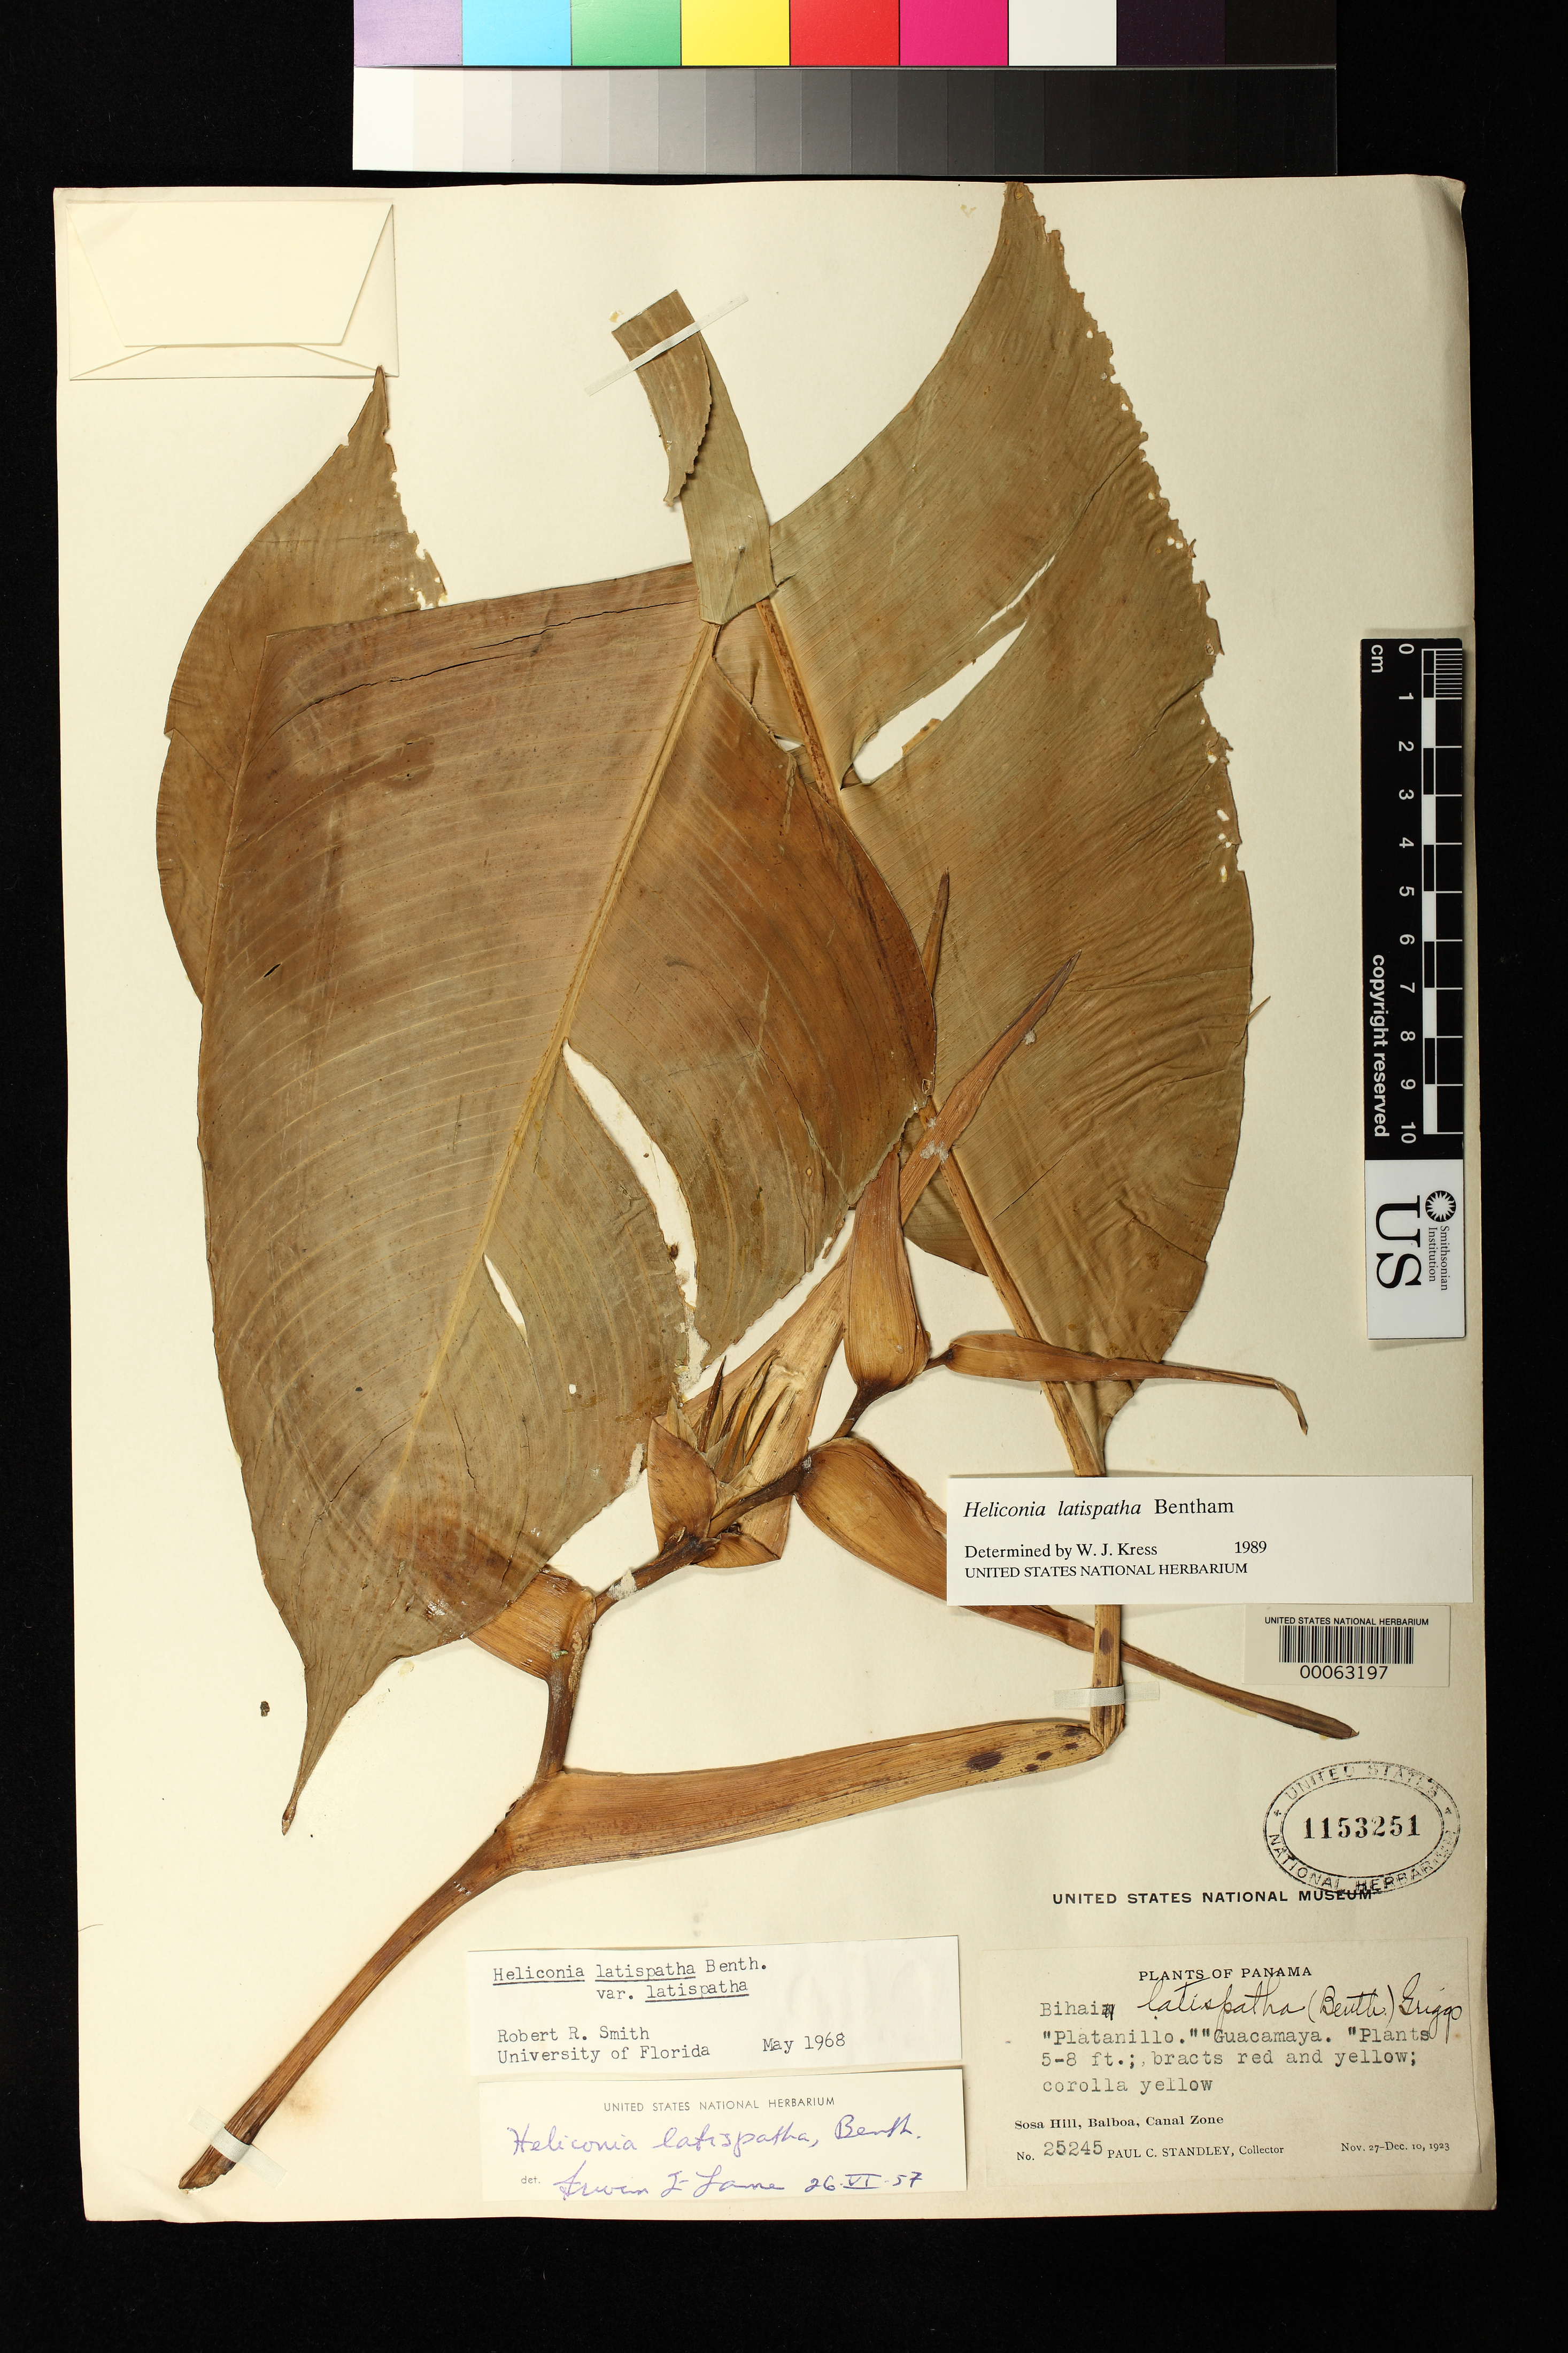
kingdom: Plantae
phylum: Tracheophyta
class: Liliopsida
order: Zingiberales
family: Heliconiaceae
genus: Heliconia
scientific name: Heliconia latispatha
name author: Benth.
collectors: P. C. Standley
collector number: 25245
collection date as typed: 27 Nov 1923 to 10 Dec 1923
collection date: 1923-11-27/1923-12-10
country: Panama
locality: Sosa Hill, Balboa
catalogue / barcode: US 1153251